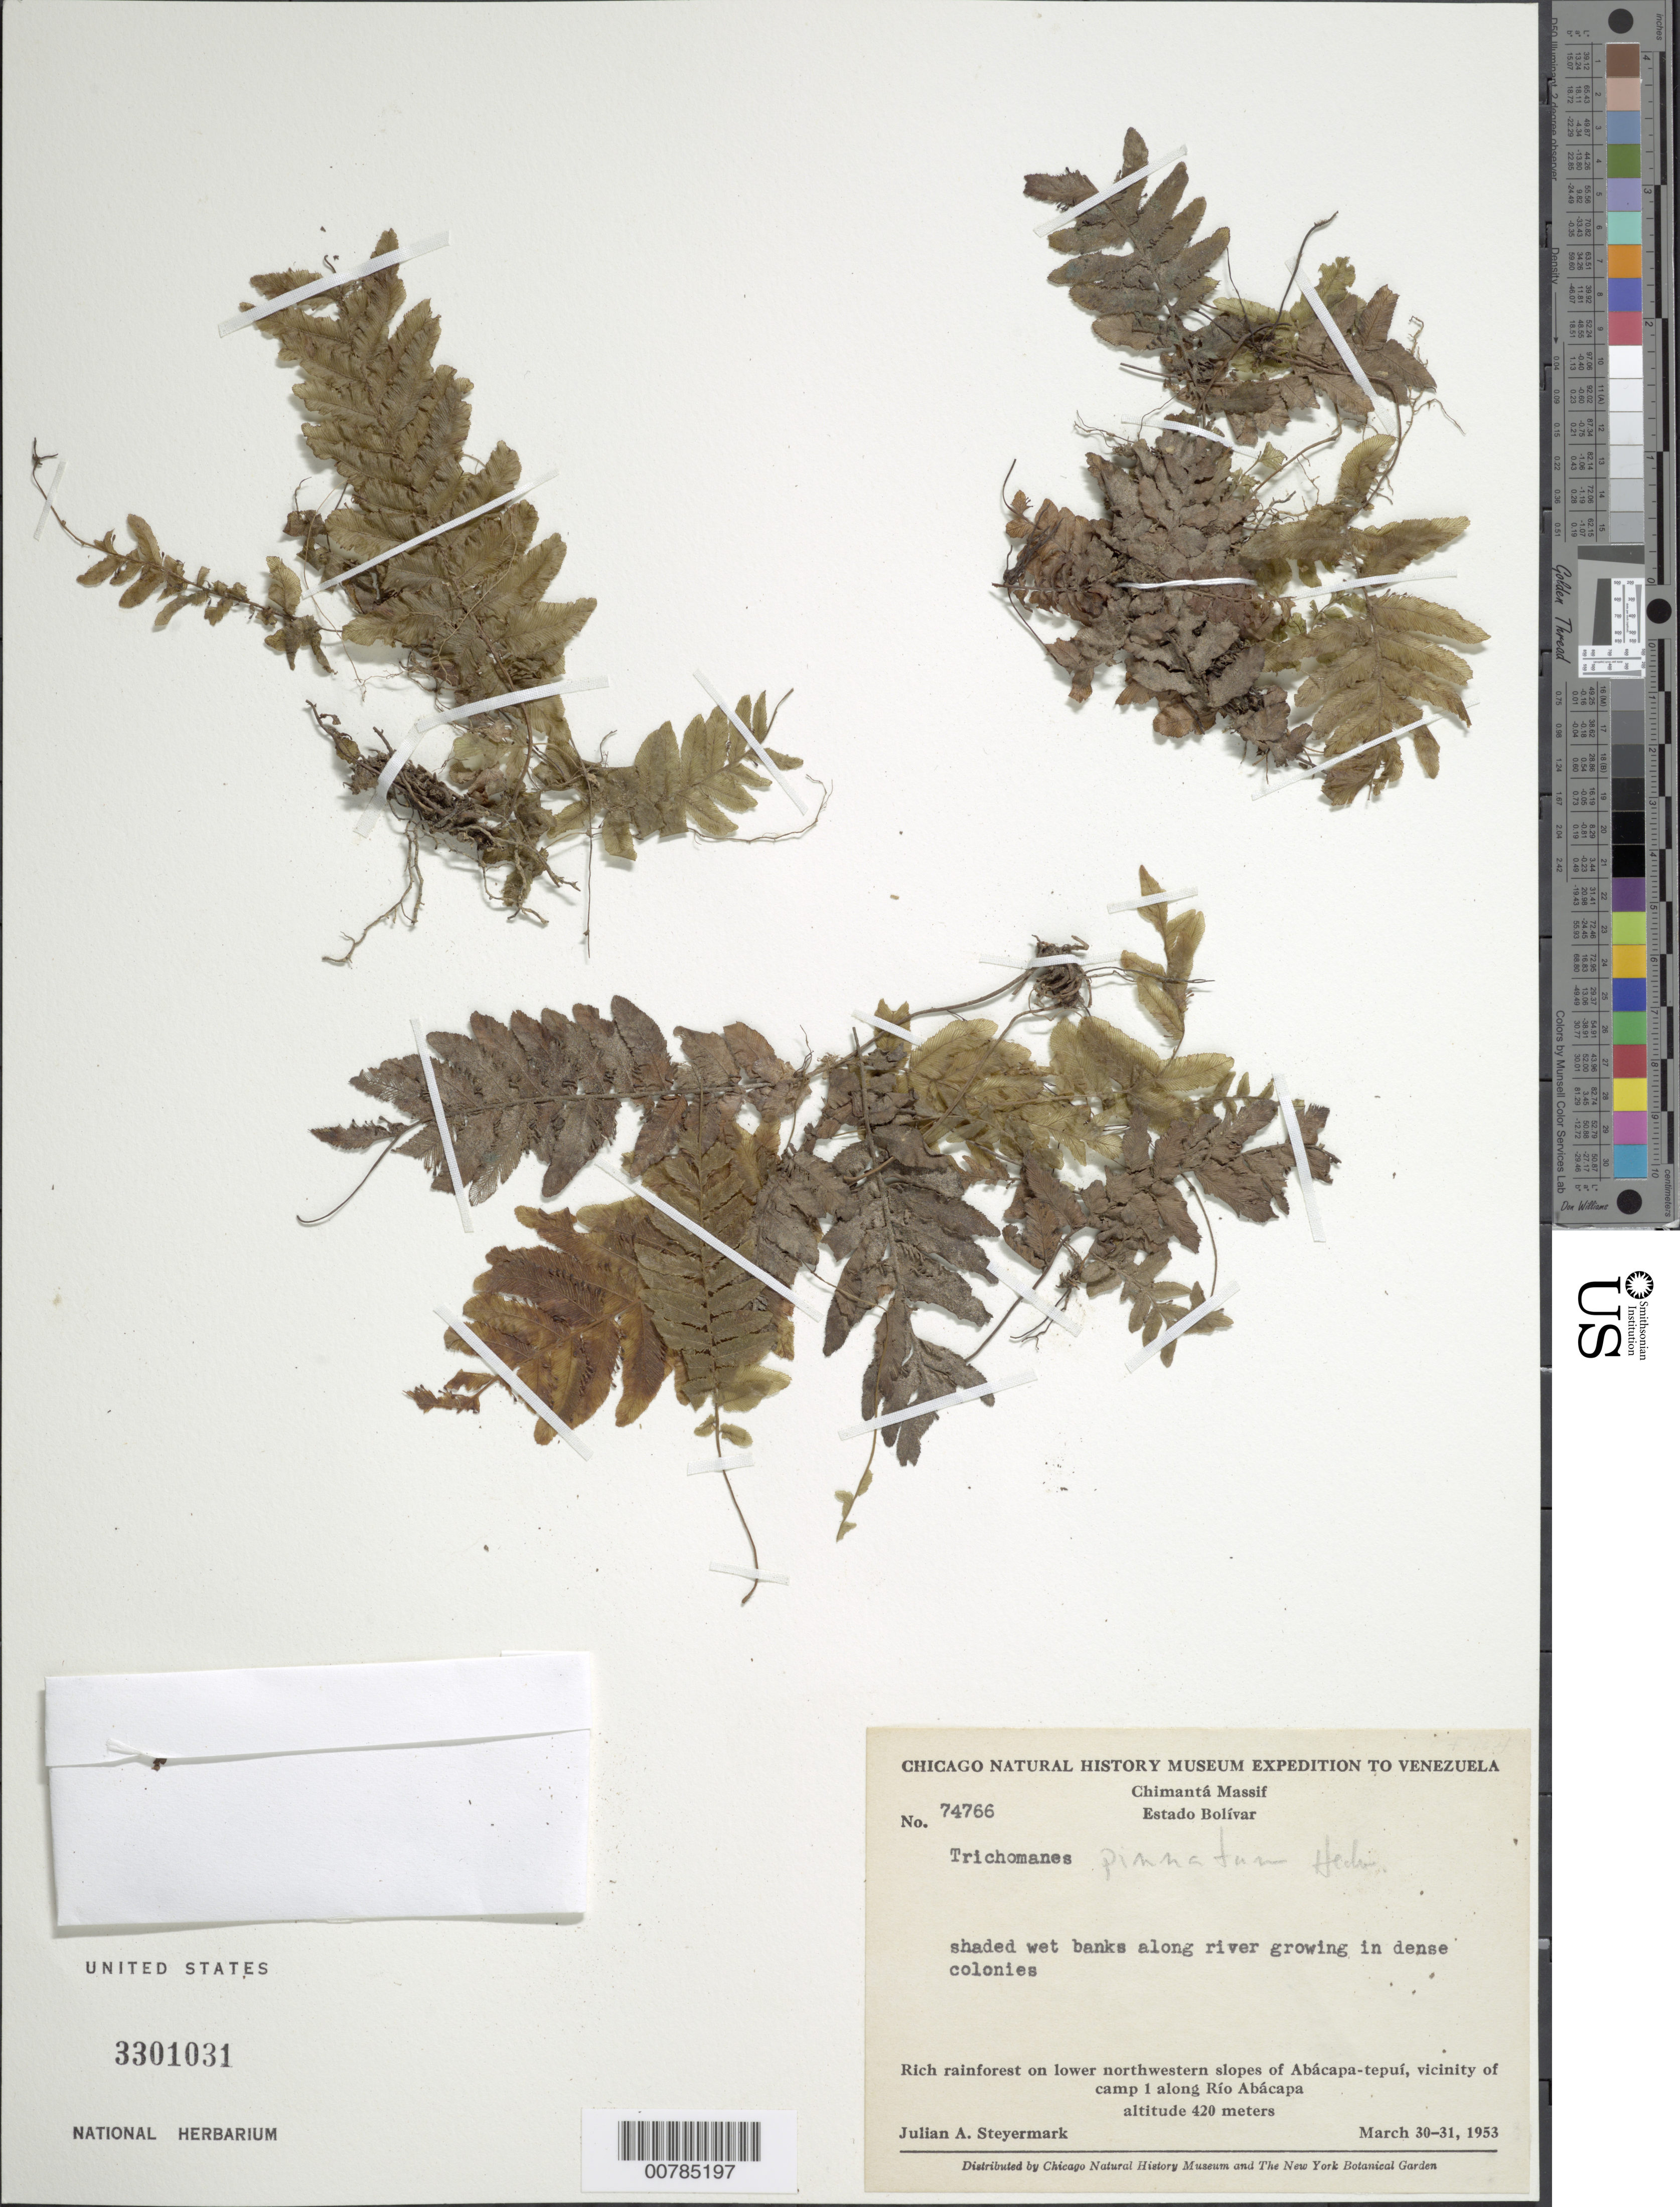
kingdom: Plantae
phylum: Tracheophyta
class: Polypodiopsida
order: Hymenophyllales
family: Hymenophyllaceae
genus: Trichomanes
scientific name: Trichomanes pinnatum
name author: Hedw.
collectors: J. Steyermark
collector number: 74766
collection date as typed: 30-Mar-53 to 31-Mar-53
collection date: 1953-03-30/1953-03-31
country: Venezuela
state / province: Bolívar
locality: Chimantá Massif, lower NW-slopes of Abácapa-tepuí, vicinity of camp 1 along Río Abácapa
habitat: Rich rainforest; shaded wet banks along river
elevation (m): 420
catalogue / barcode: US 3301031